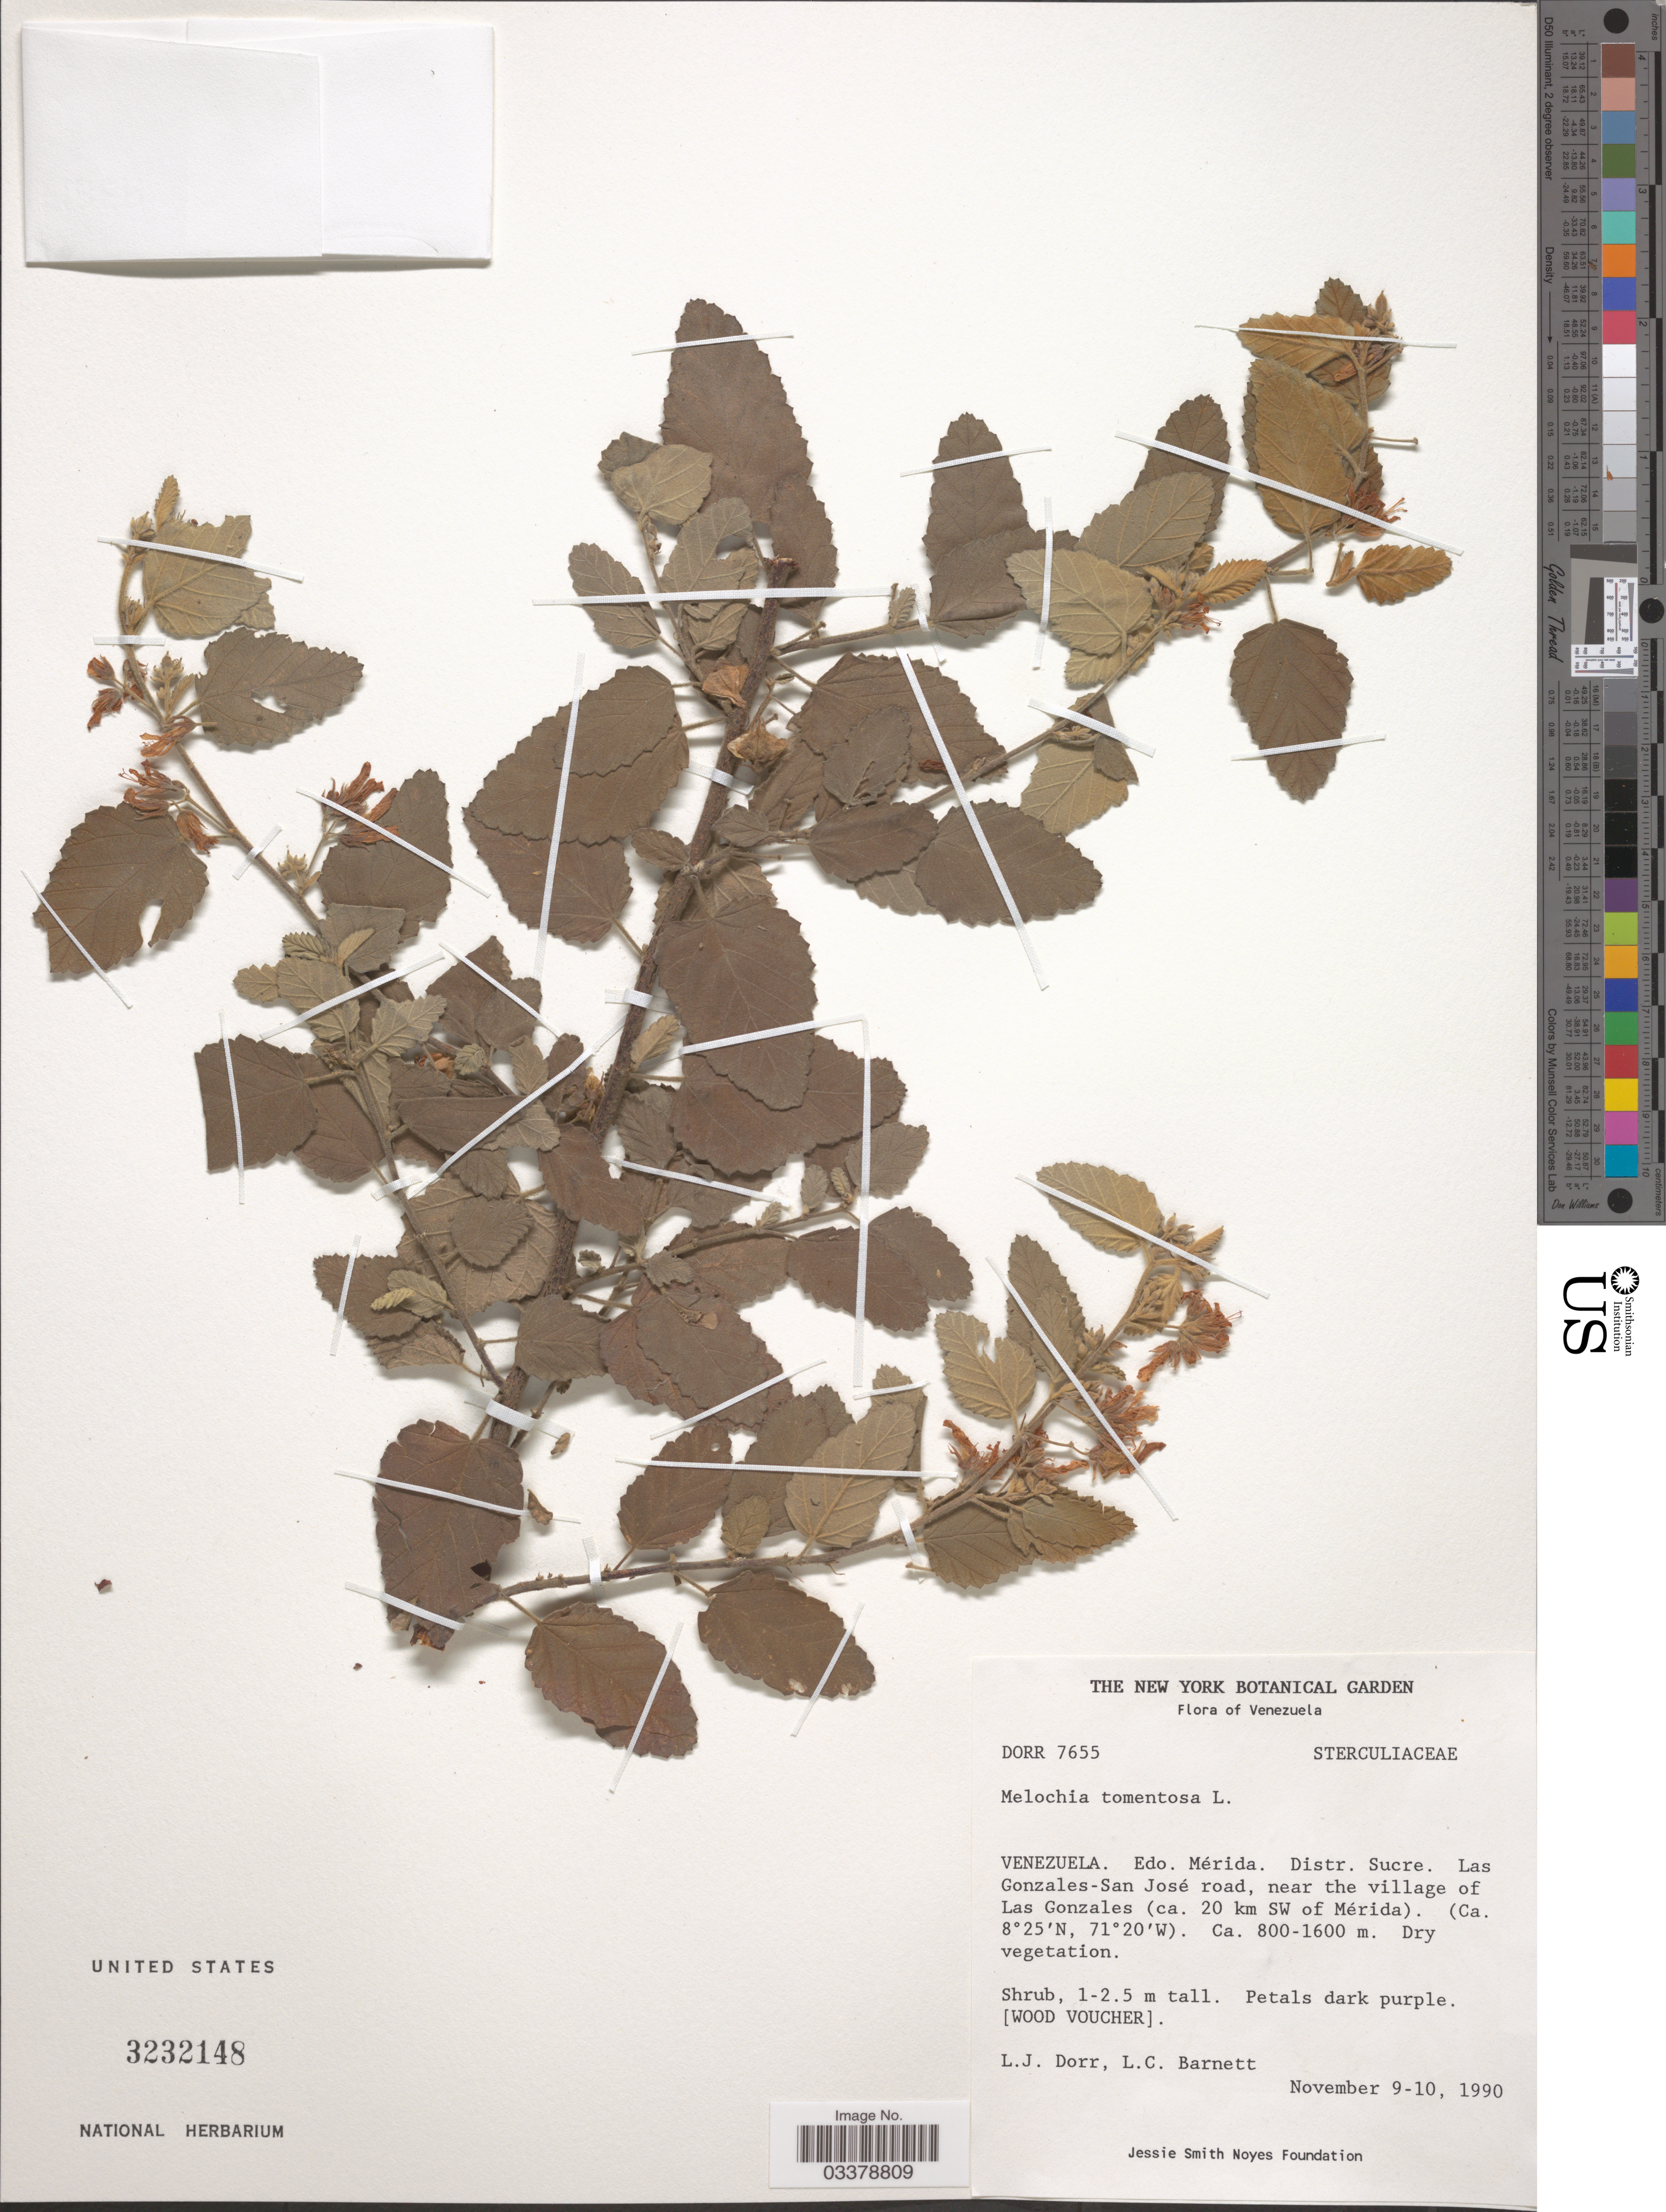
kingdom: Plantae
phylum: Tracheophyta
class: Magnoliopsida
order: Malvales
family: Malvaceae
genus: Melochia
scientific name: Melochia tomentosa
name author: L.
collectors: L. J. Dorr & L. C. Barnett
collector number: DORR 7655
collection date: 1990-11-09/1990-11-10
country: Venezuela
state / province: Mérida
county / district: Sucre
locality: Las Gonzales-San Jose road, near the village of Las Gonzales (ca. 20 km SW of Merida)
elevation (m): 800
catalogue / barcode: US 3232148